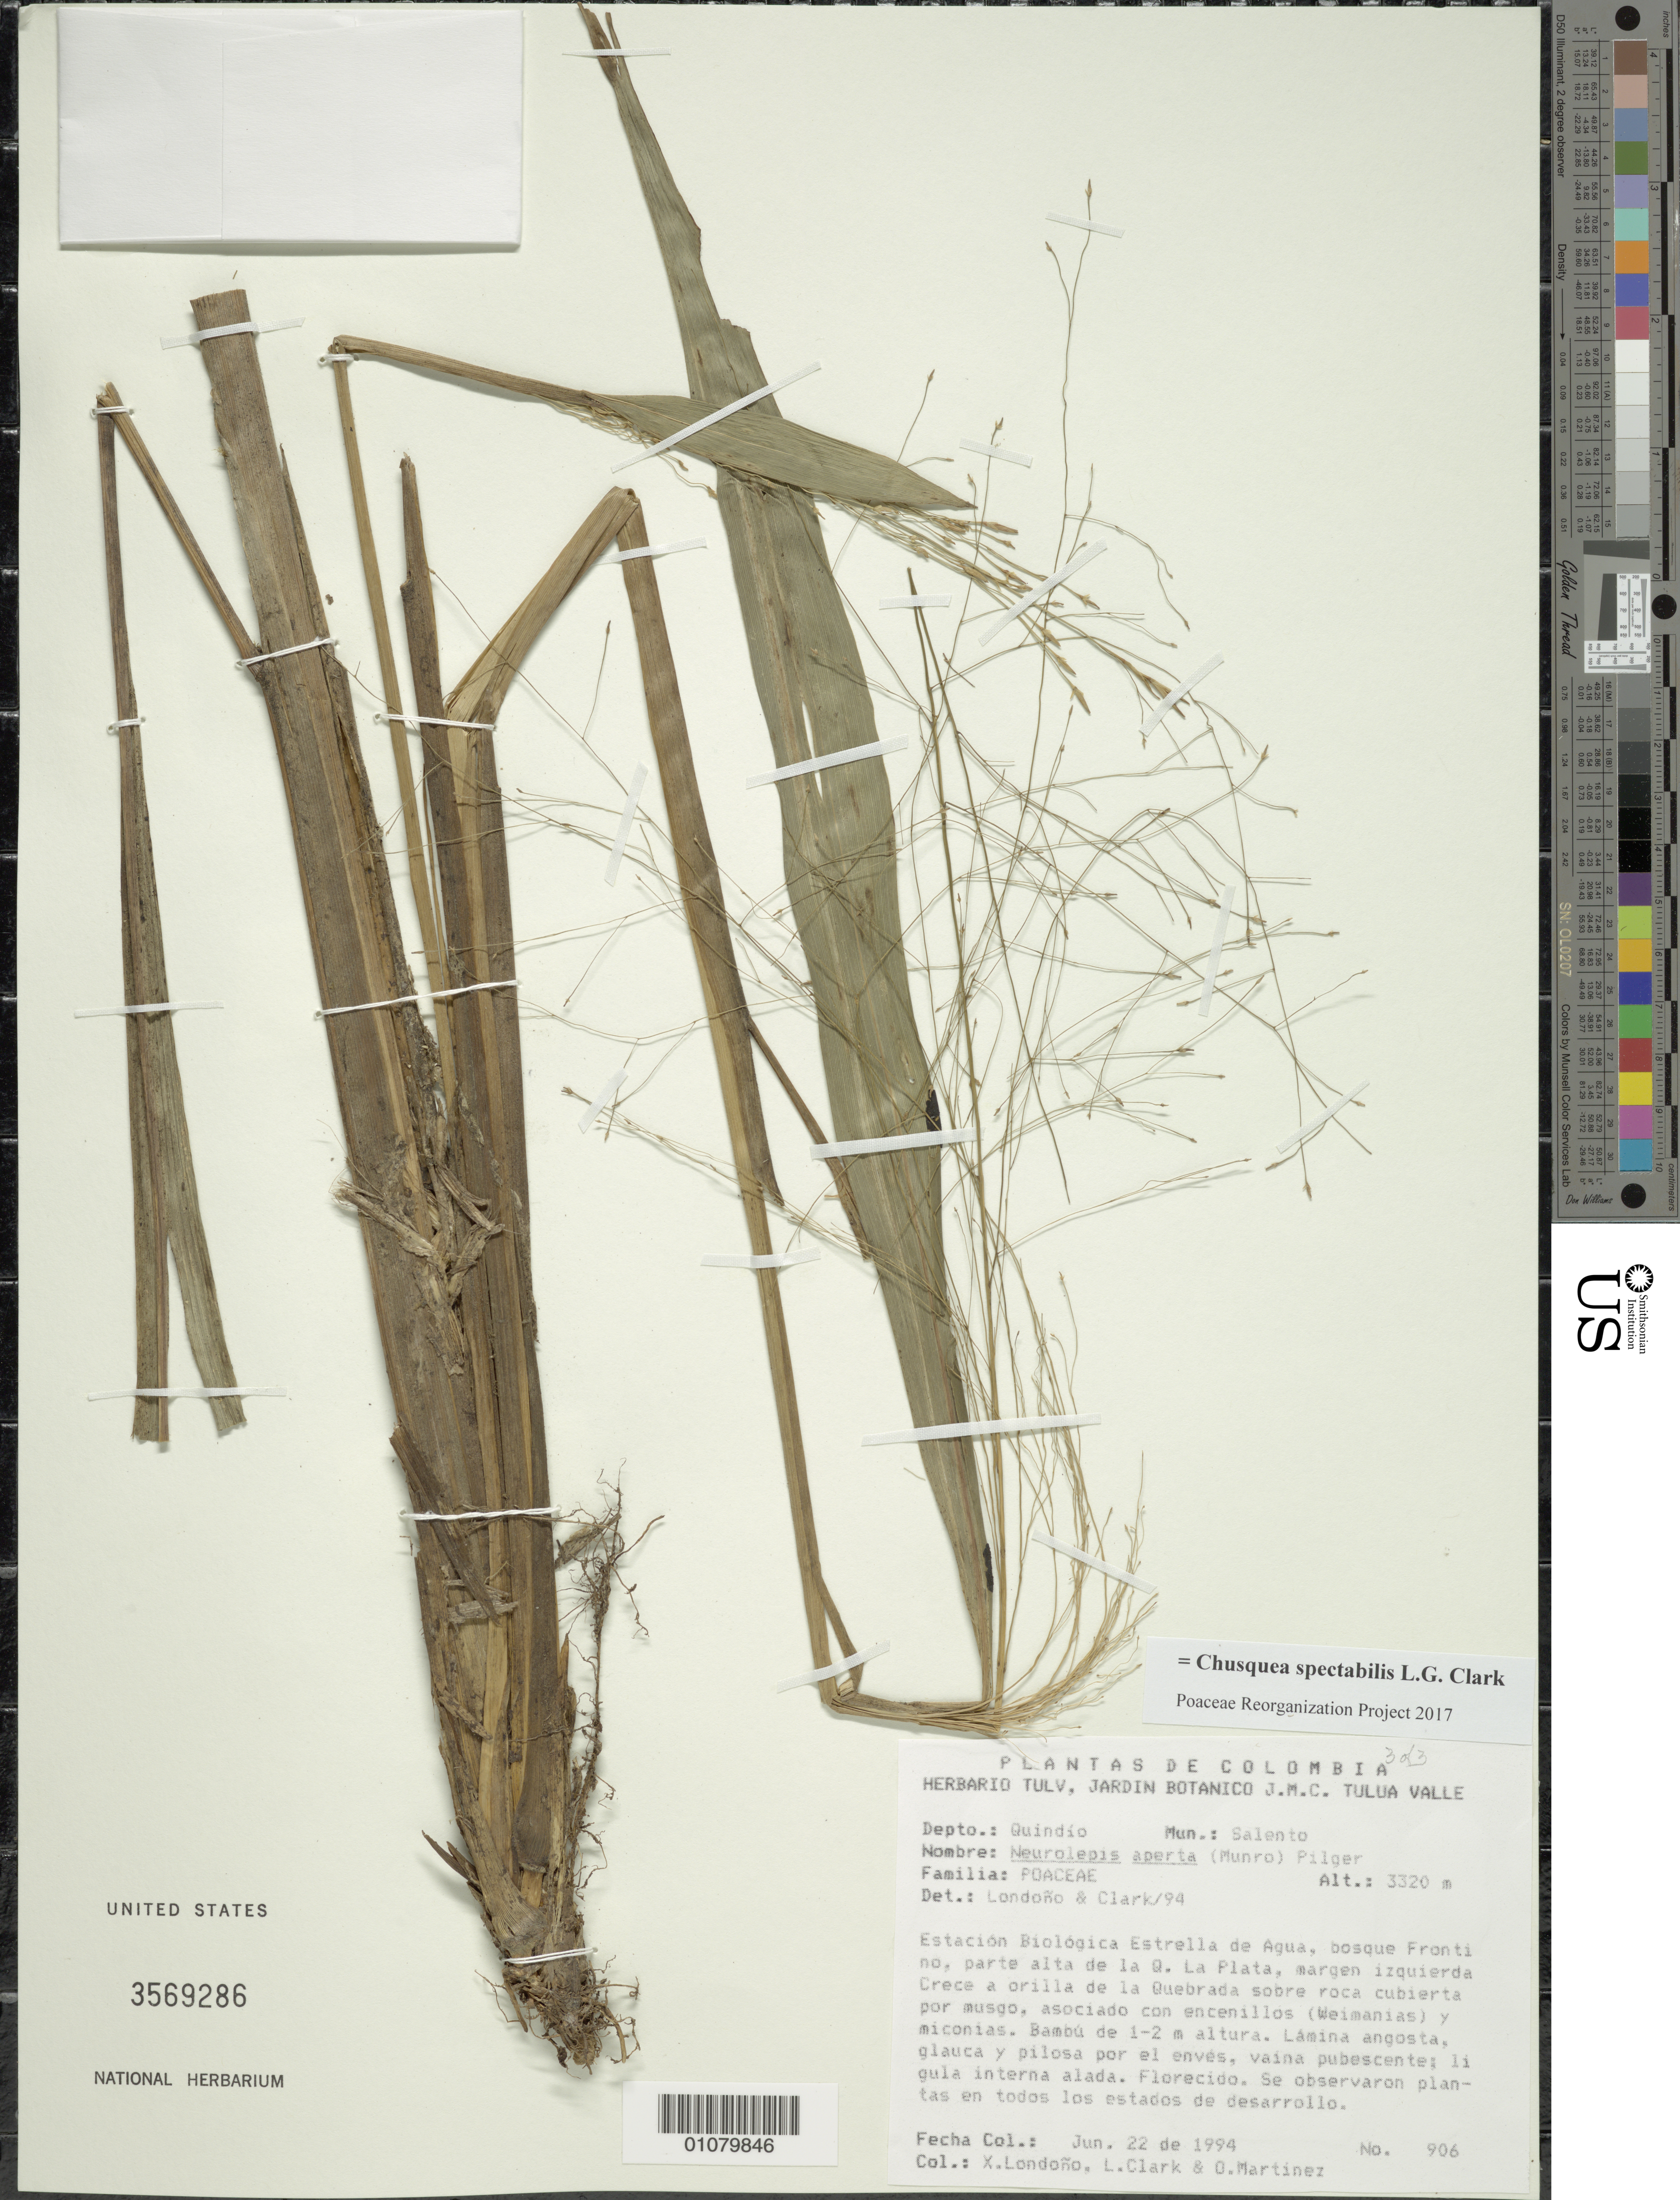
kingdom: Plantae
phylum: Tracheophyta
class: Liliopsida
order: Poales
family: Poaceae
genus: Chusquea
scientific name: Chusquea spectabilis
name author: L.G. Clark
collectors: X. Londoño, J. L. Clark & O. Martinez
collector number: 906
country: Colombia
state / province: Quindío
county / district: Salento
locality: Estacion Biologica Estrella de Agua, Q. La Plata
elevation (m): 3320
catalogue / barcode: US 3569286